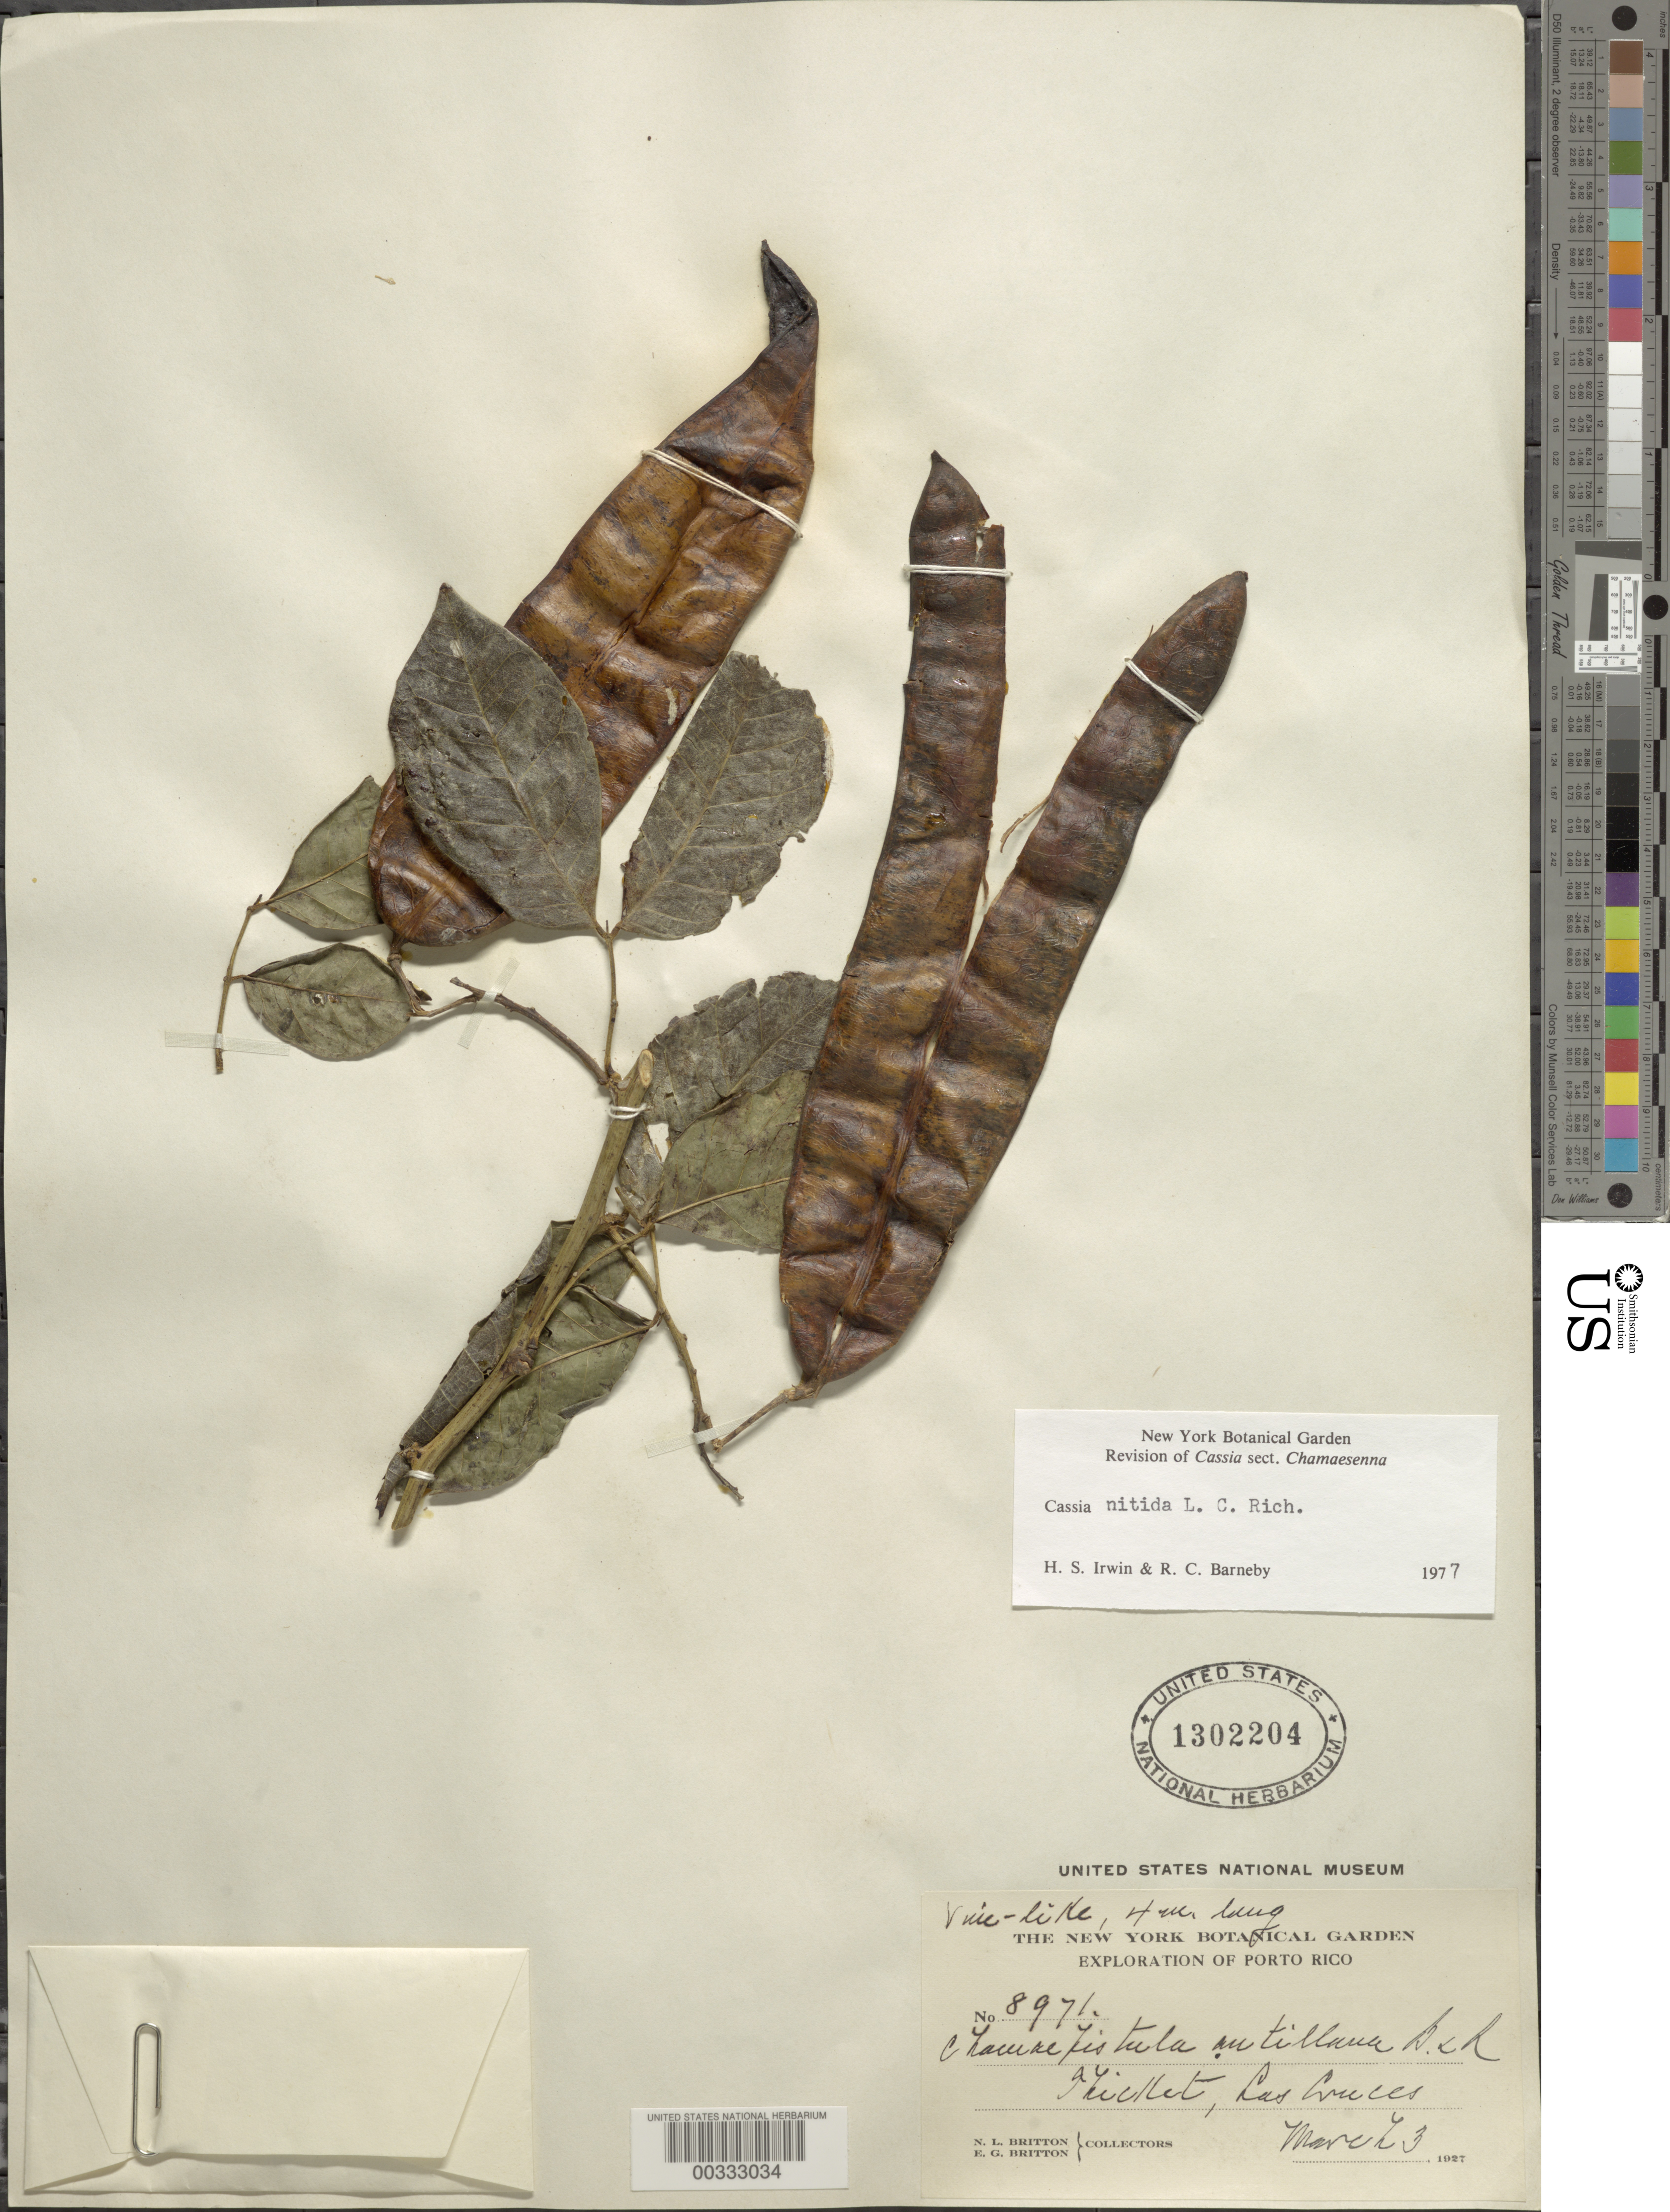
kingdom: Plantae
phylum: Tracheophyta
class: Magnoliopsida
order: Fabales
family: Fabaceae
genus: Senna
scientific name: Senna nitida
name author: (Rich.) H.S. Irwin & Barneby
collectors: N. Britton & E. G. Britton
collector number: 8971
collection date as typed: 03 Mar 1927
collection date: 1927-03-03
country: Puerto Rico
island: Greater Antilles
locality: Las cruces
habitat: Thicket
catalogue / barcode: US 1302204